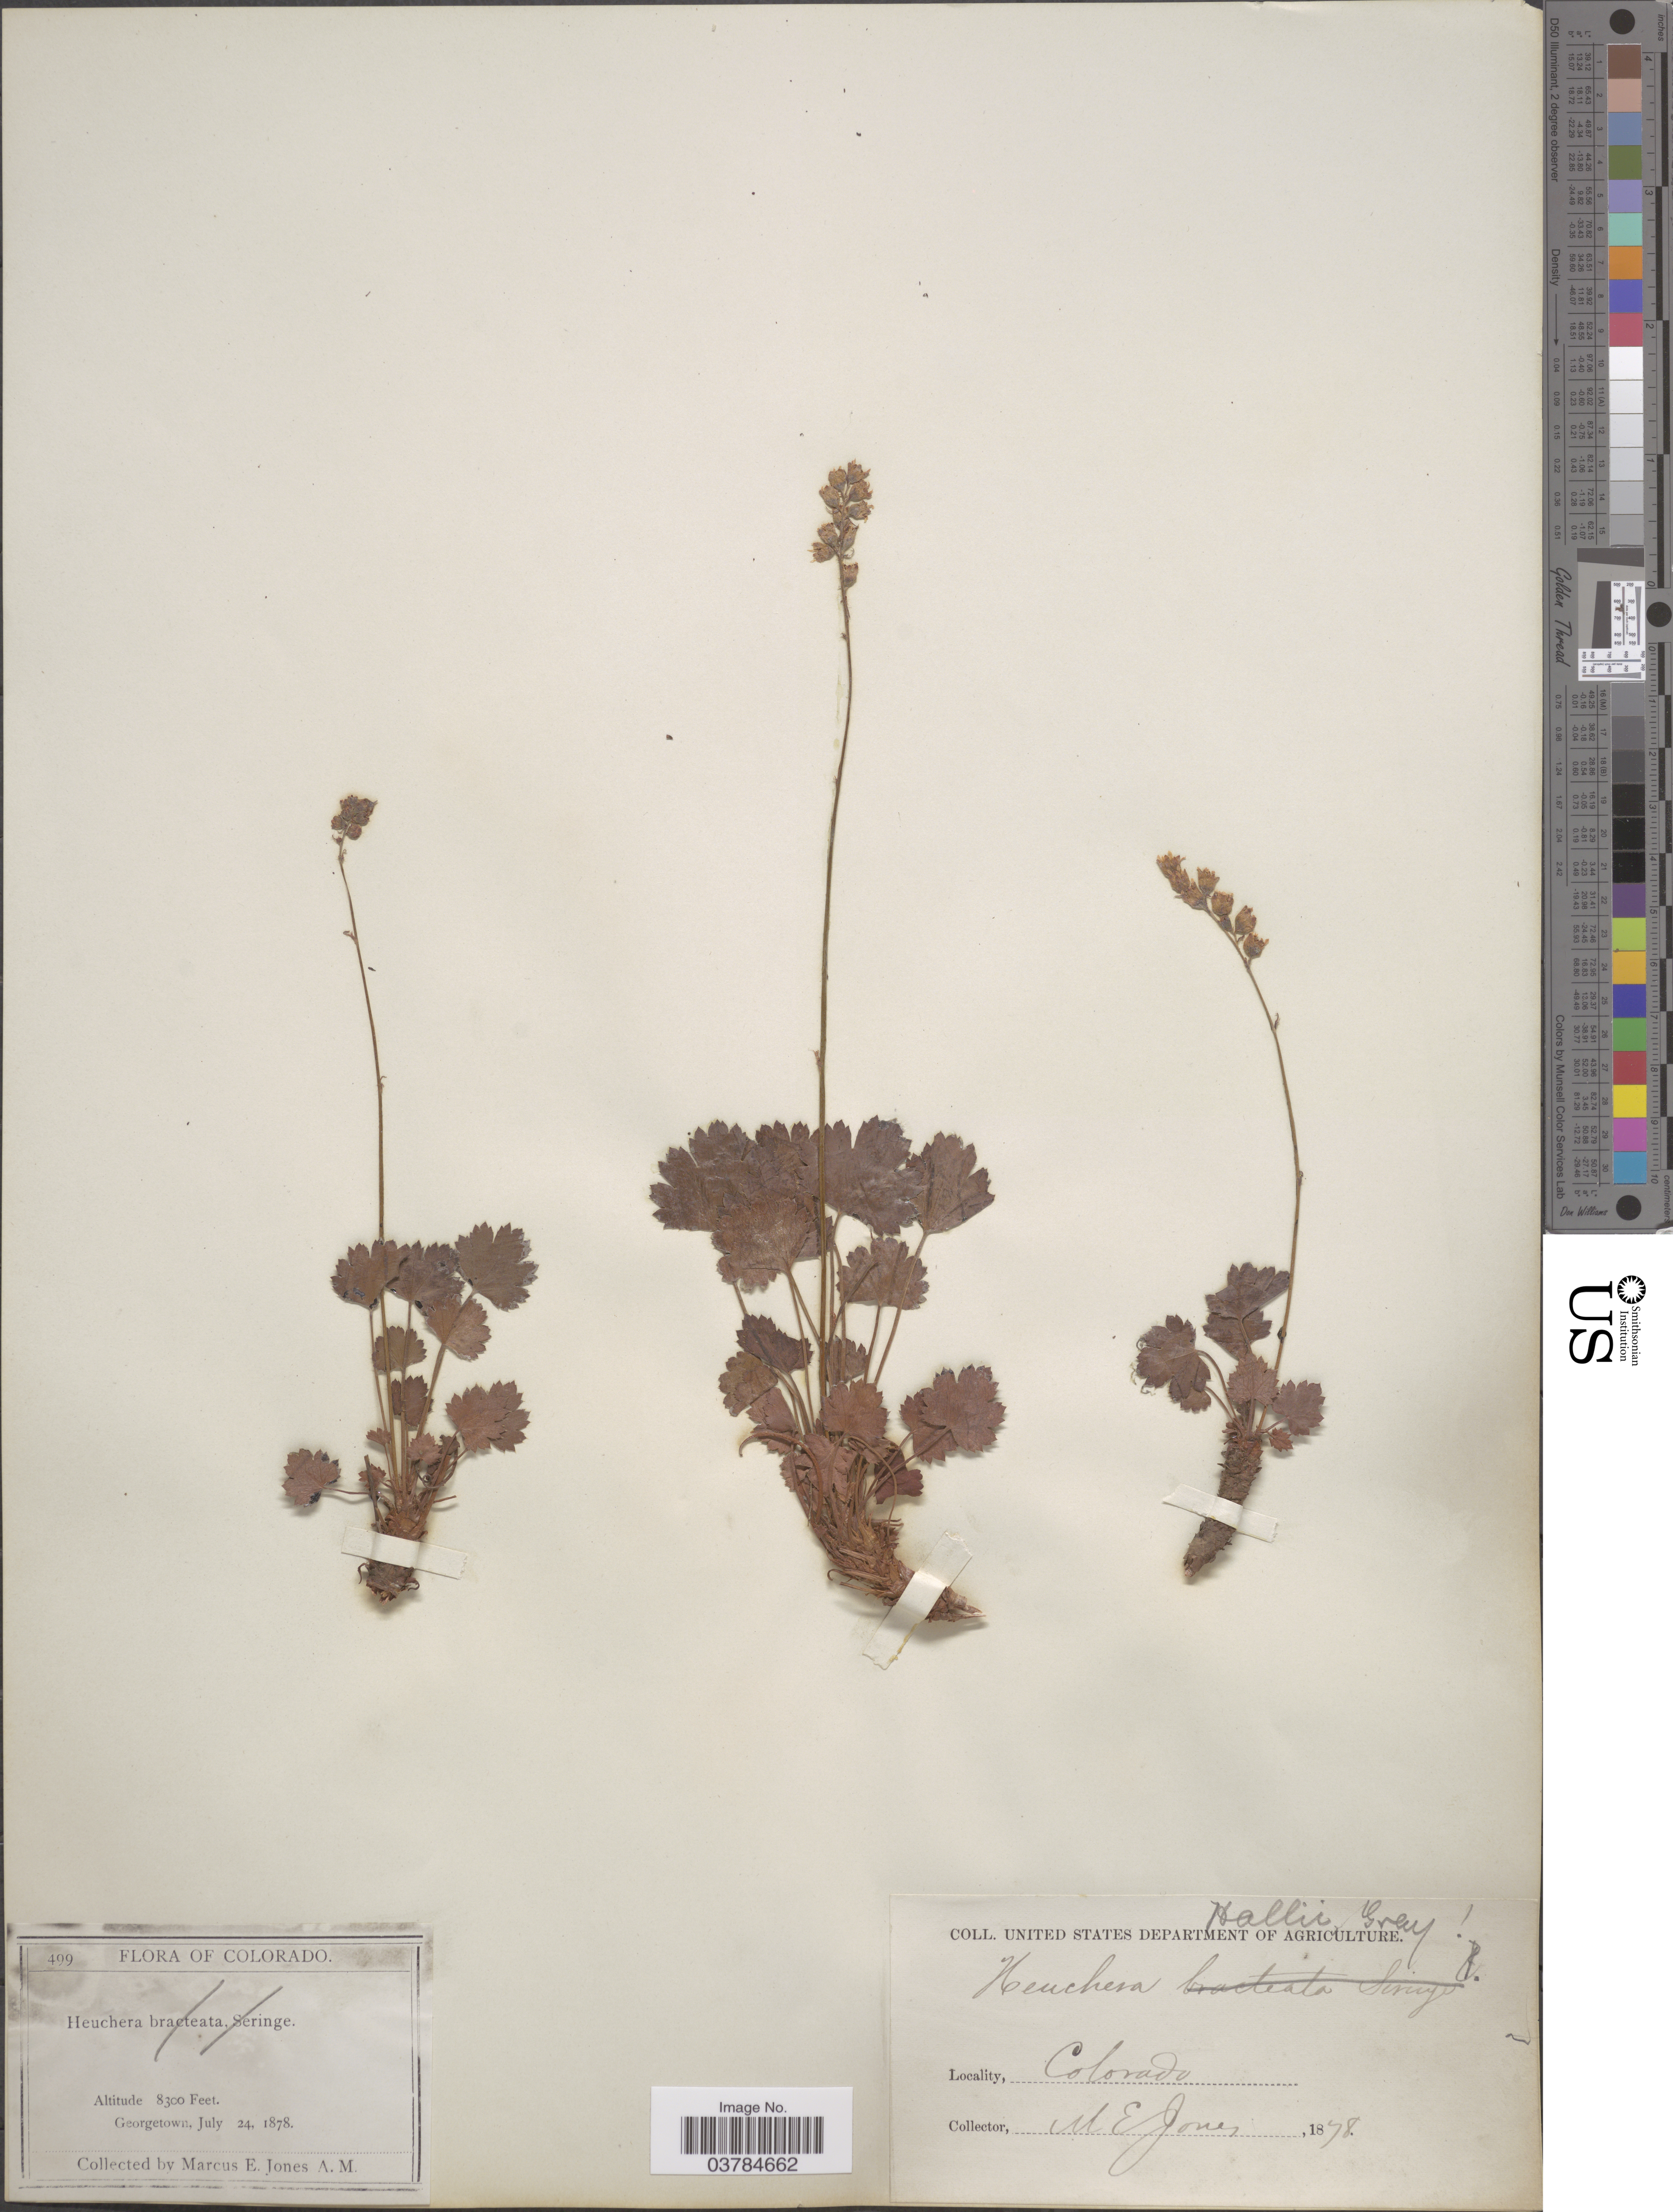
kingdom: Plantae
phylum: Tracheophyta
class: Magnoliopsida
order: Saxifragales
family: Saxifragaceae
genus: Heuchera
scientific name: Heuchera hallii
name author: A. Gray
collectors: M. E. Jones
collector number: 499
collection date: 1878-07-24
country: United States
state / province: Colorado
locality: Georgetown.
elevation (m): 2530